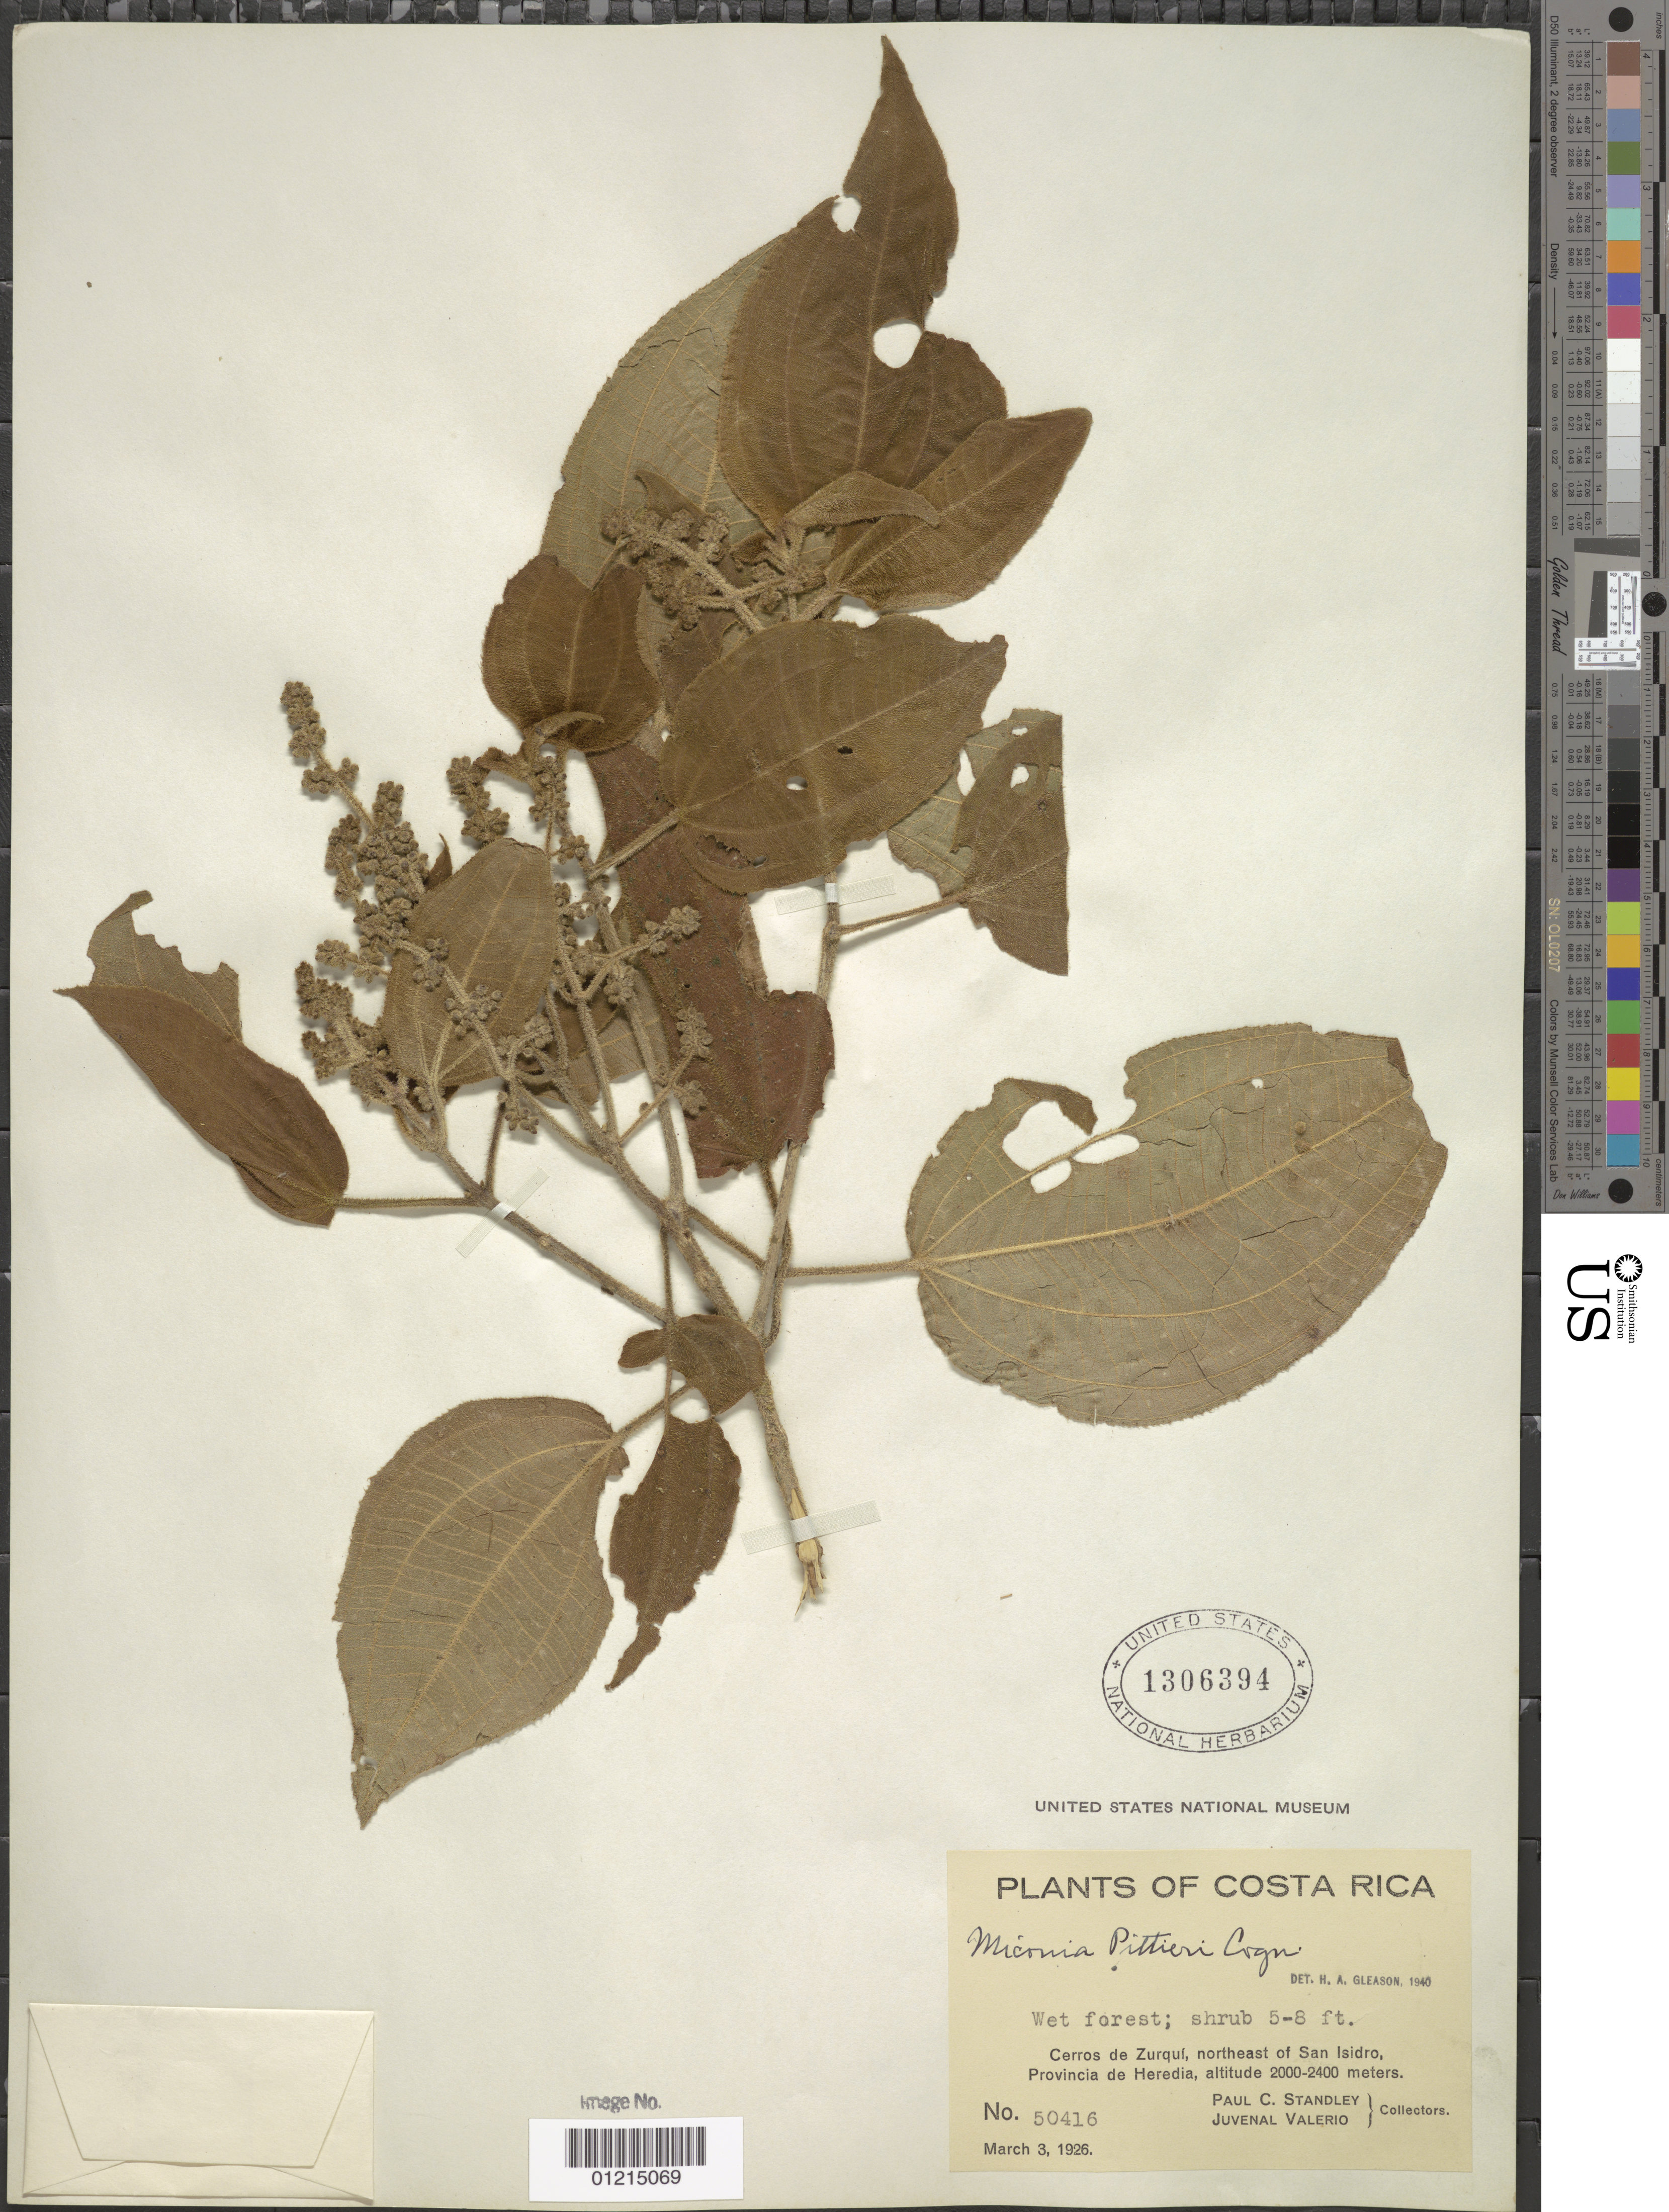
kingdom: Plantae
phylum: Tracheophyta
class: Magnoliopsida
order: Myrtales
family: Melastomataceae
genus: Miconia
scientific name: Miconia pittieri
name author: Cogn. in A. DC.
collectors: P. C. Standley & J. Valerio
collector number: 50416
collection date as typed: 3 Mar 1926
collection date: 1926-03-03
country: Costa Rica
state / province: Heredia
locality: Cerros de Zurquí, northeast of San Isidro.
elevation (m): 2000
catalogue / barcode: US 1306394